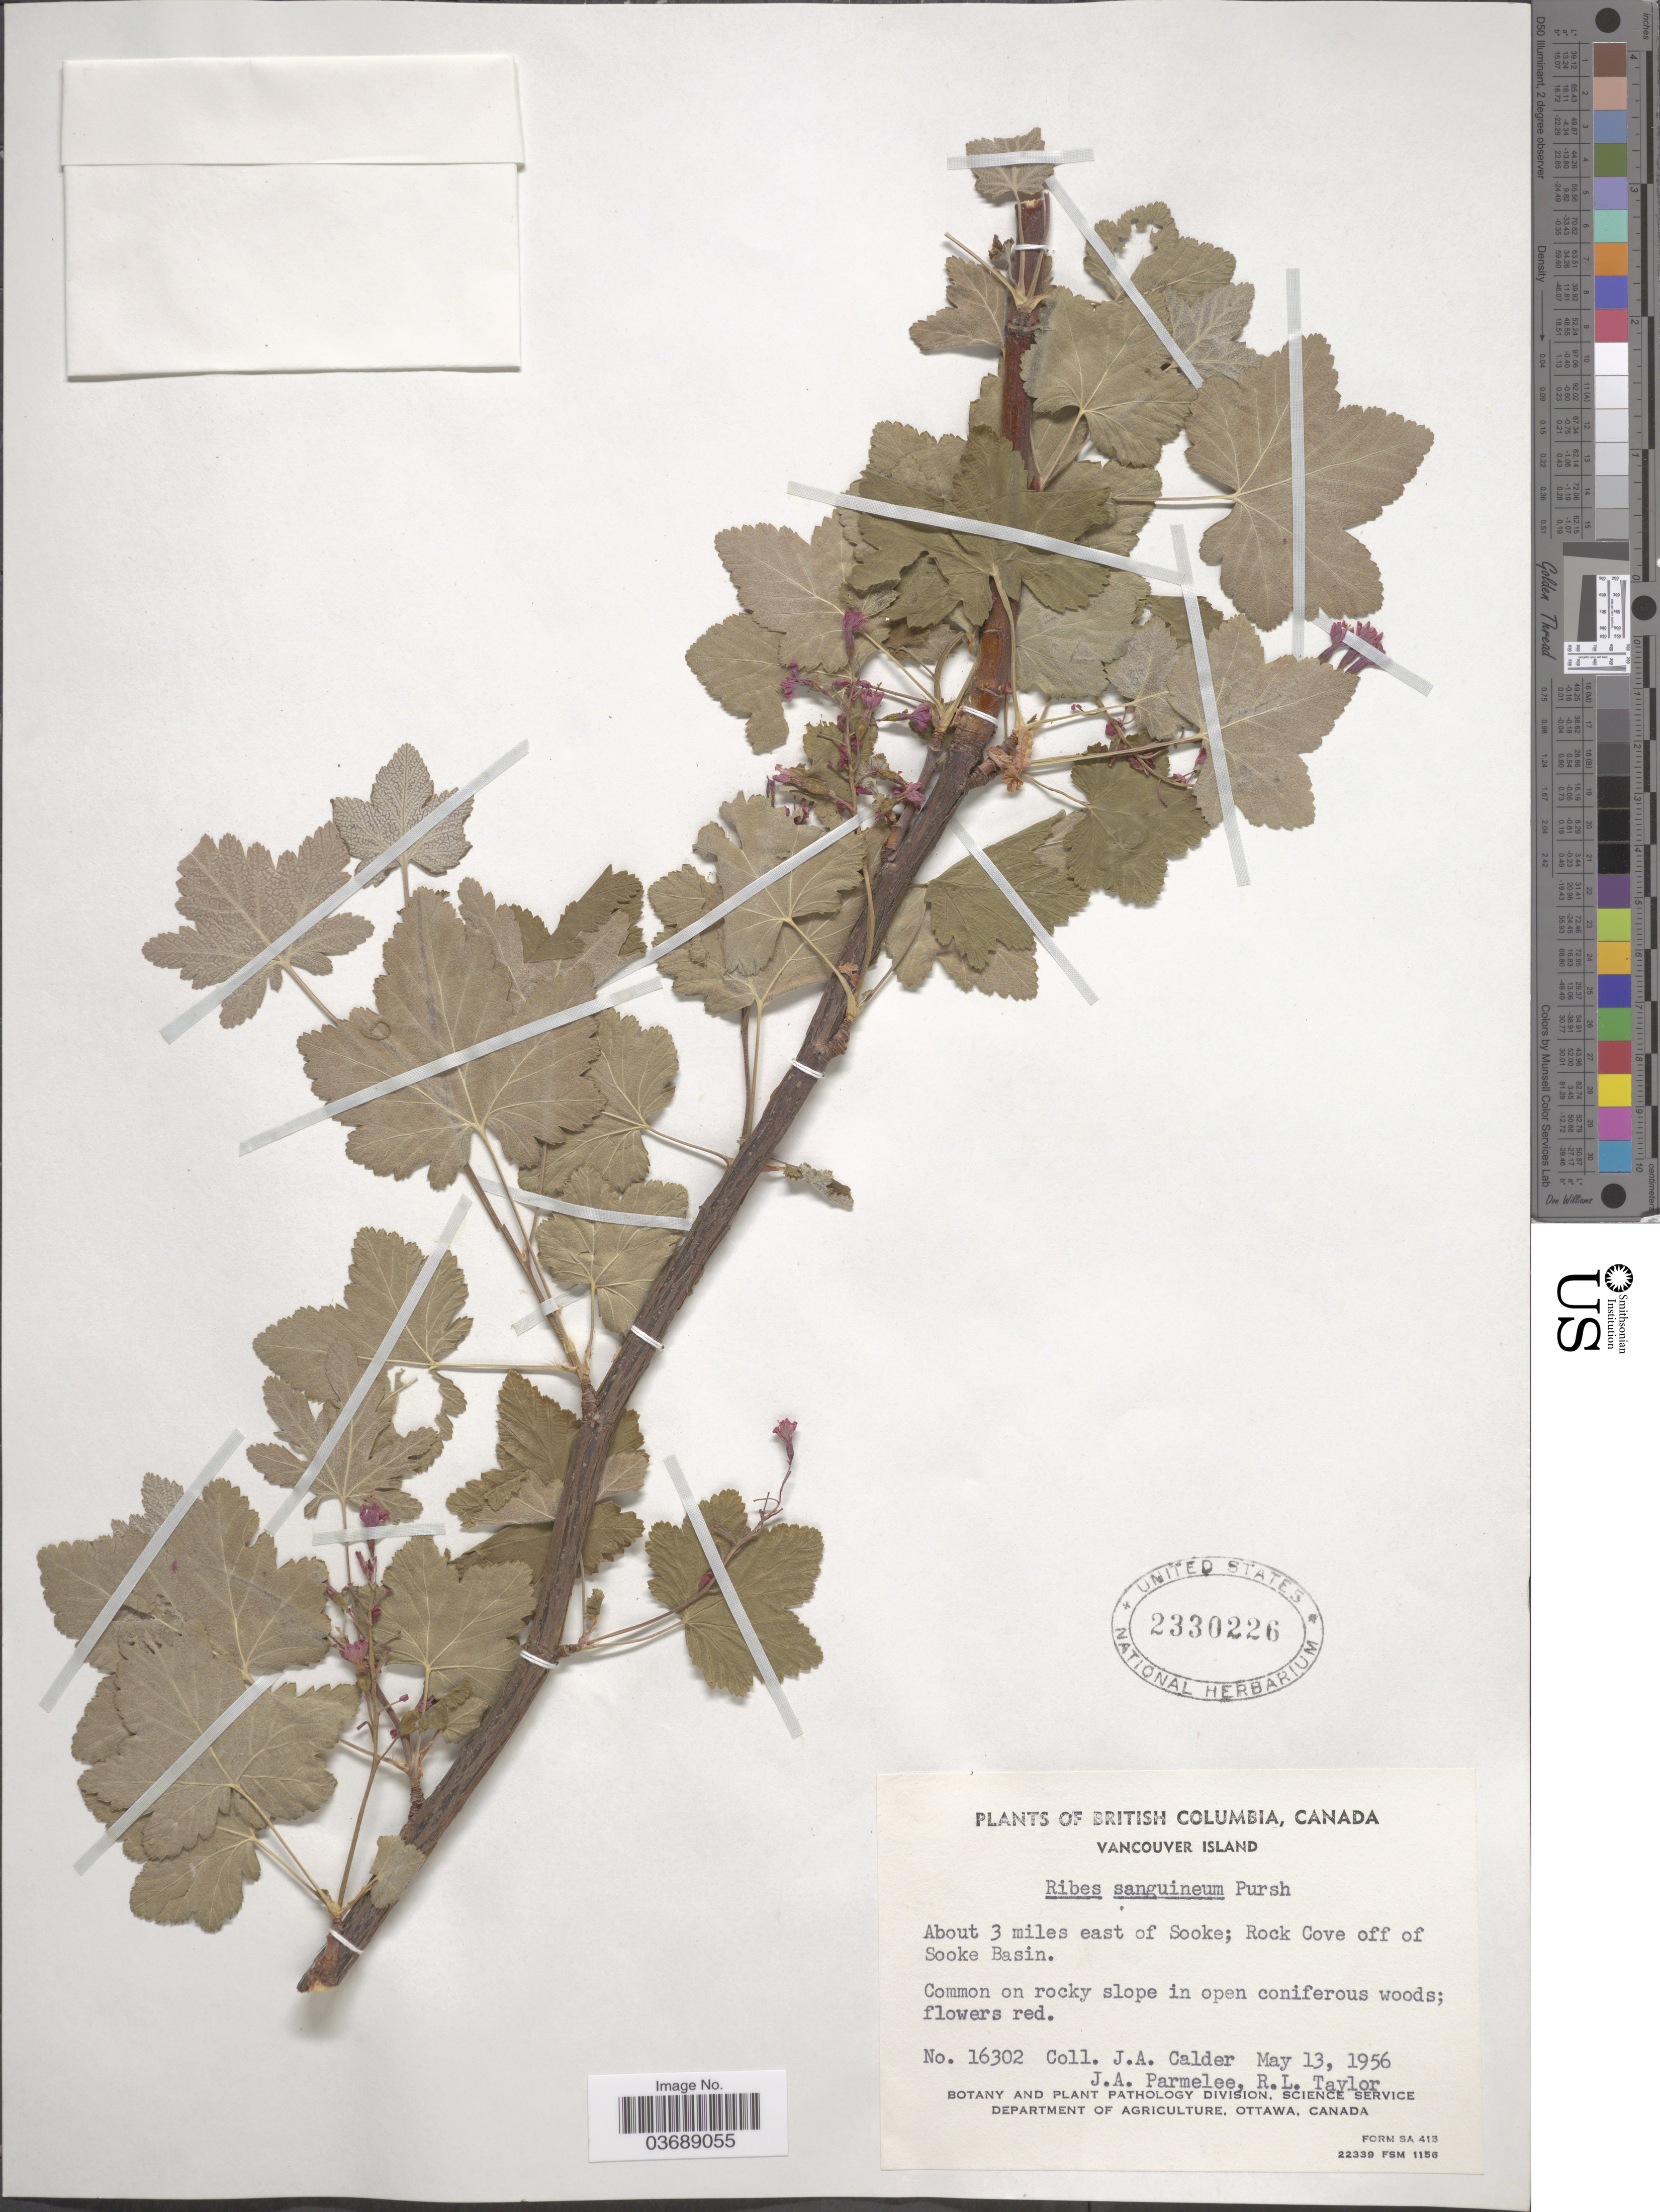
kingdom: Plantae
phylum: Tracheophyta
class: Magnoliopsida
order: Saxifragales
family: Grossulariaceae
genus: Ribes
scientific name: Ribes sanguineum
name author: Pursh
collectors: J. A. Calder, J. A. Parmelee & R. Taylor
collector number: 16302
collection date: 1956-05-13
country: Canada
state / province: British Columbia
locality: Vancouver Island. About 3 miles east of Sooke; Rock Cove off of Sooke Basin.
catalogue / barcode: US 2330226